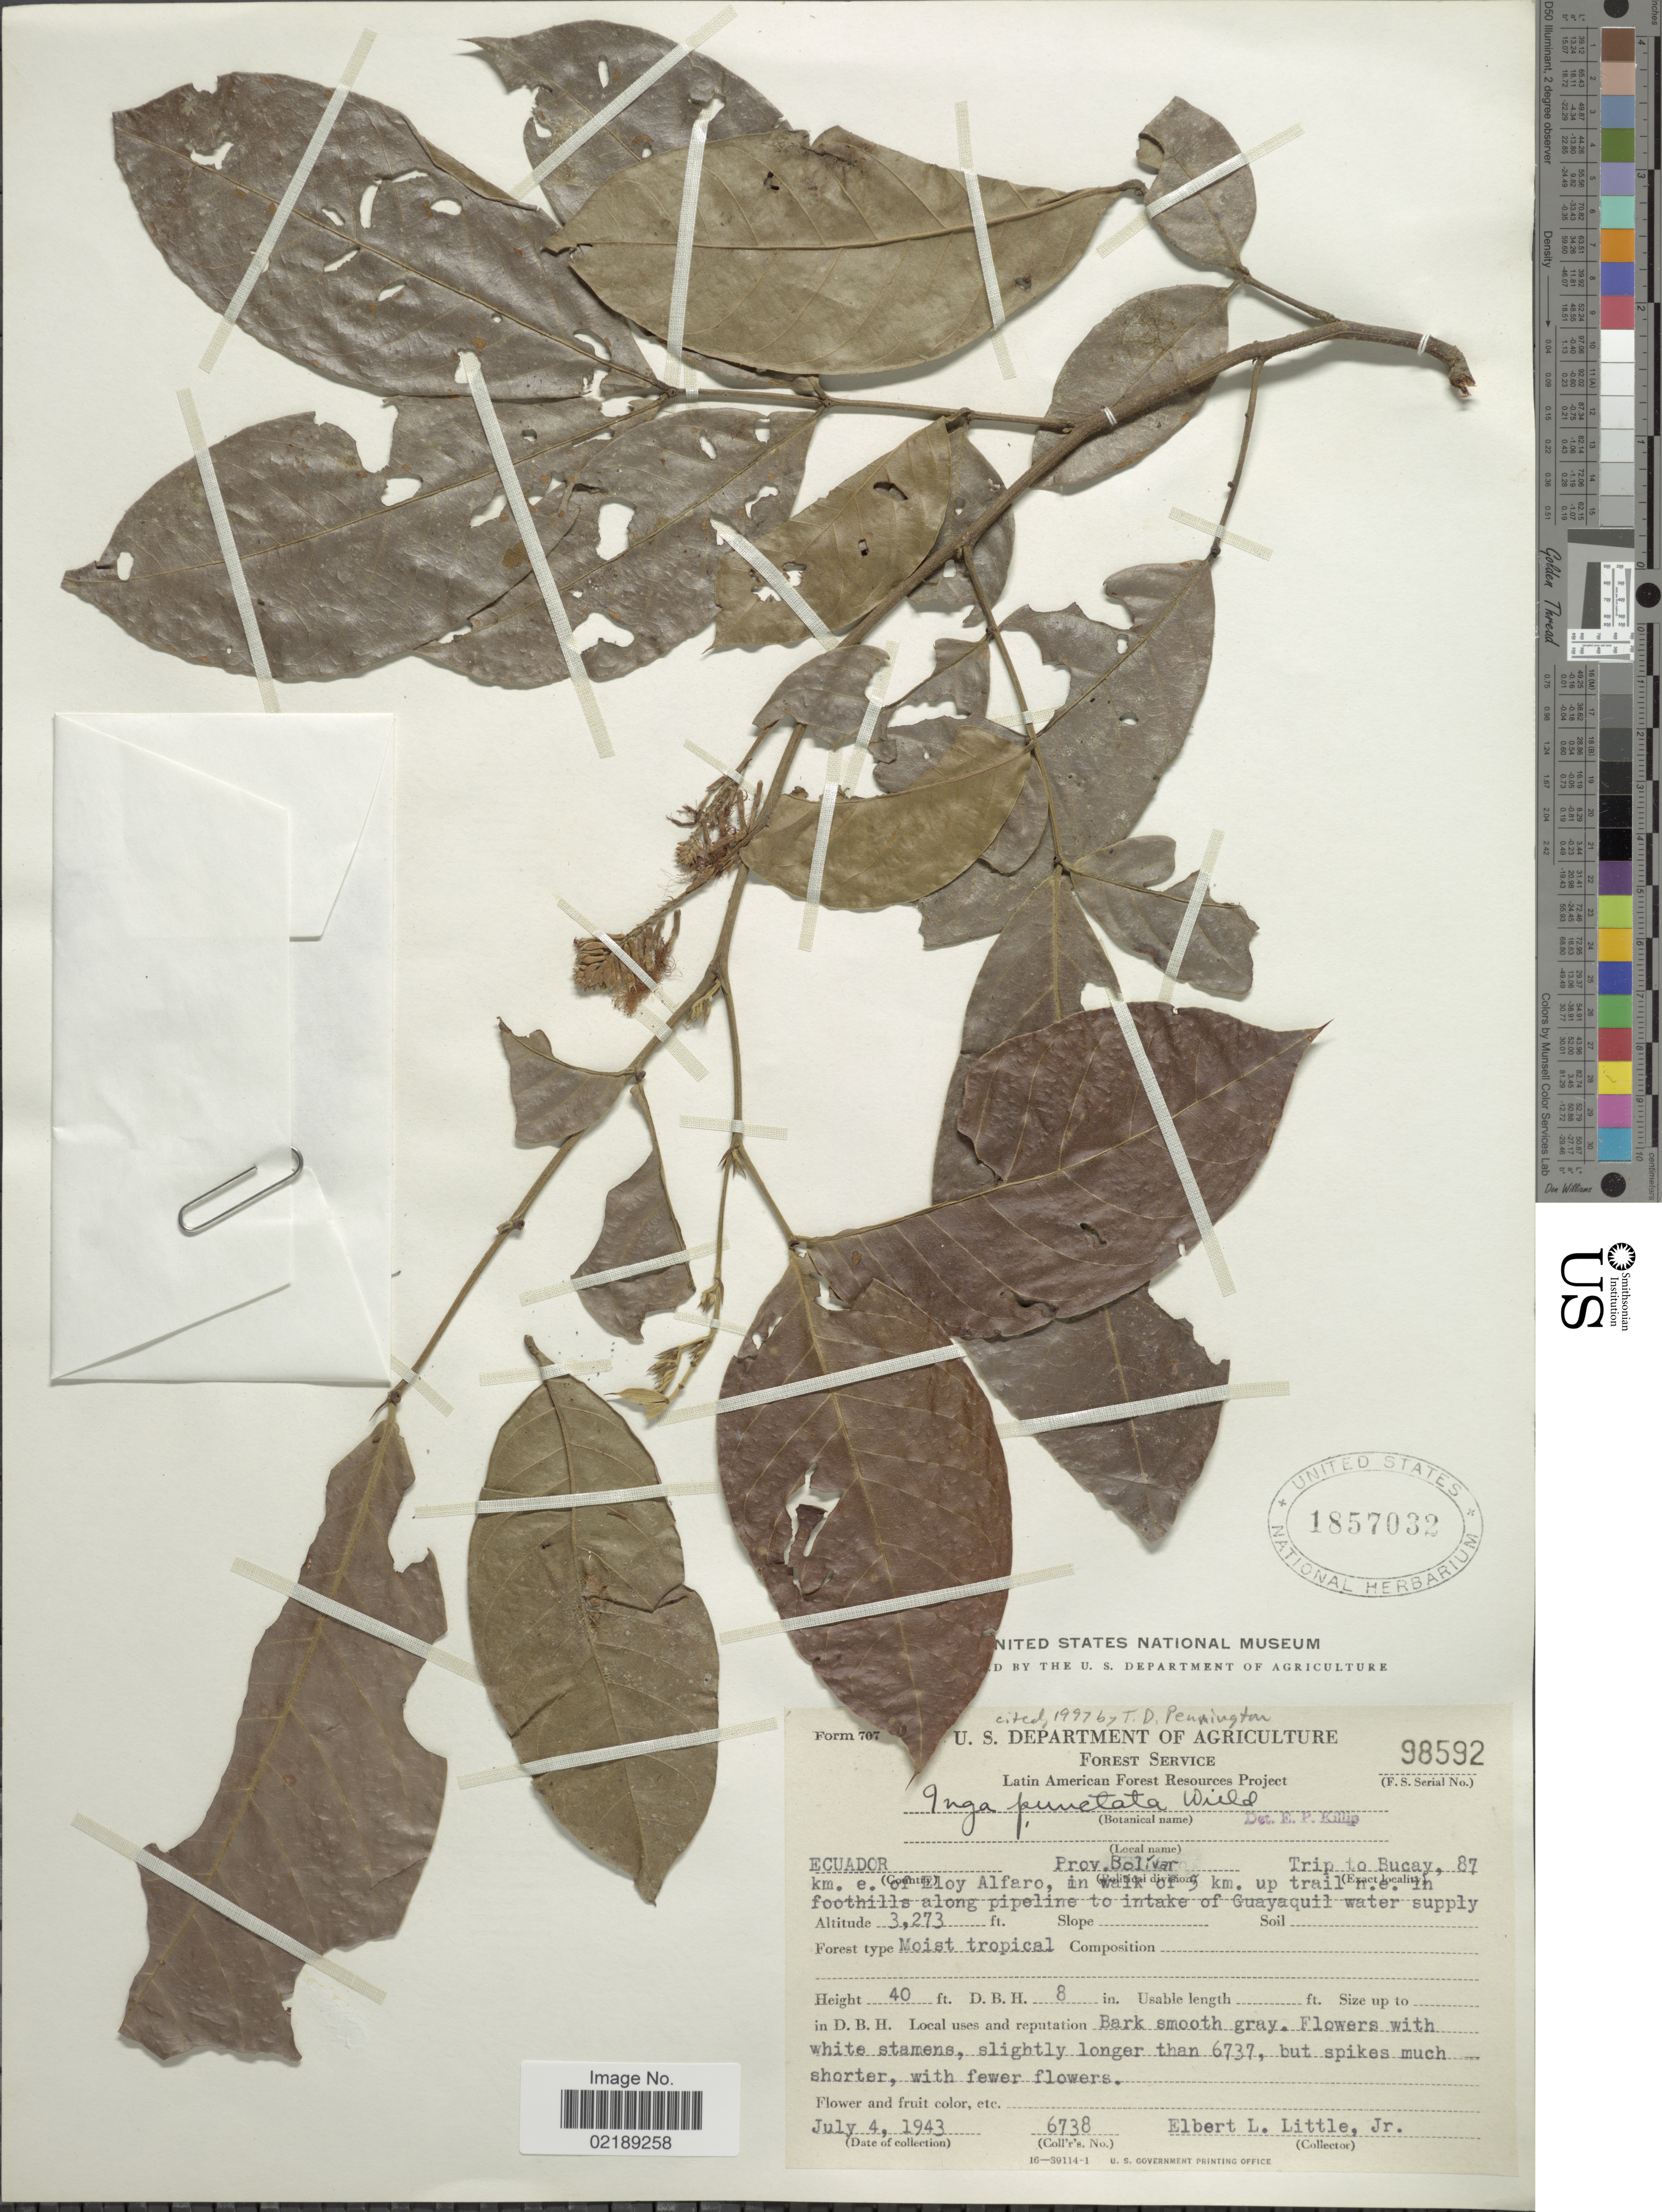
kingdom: Plantae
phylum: Tracheophyta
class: Magnoliopsida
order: Fabales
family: Fabaceae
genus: Inga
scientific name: Inga punctata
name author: Willd.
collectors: E. L. Little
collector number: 6738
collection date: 1943-07-04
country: Ecuador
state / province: Bolívar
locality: Trip to Bucay. 87 km. e. of Eloy Alfaro, in walk of 5 km. up trail n.e. in foothills along pipeline to intake of Guayaquil water supply.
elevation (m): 998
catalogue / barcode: US 1857032